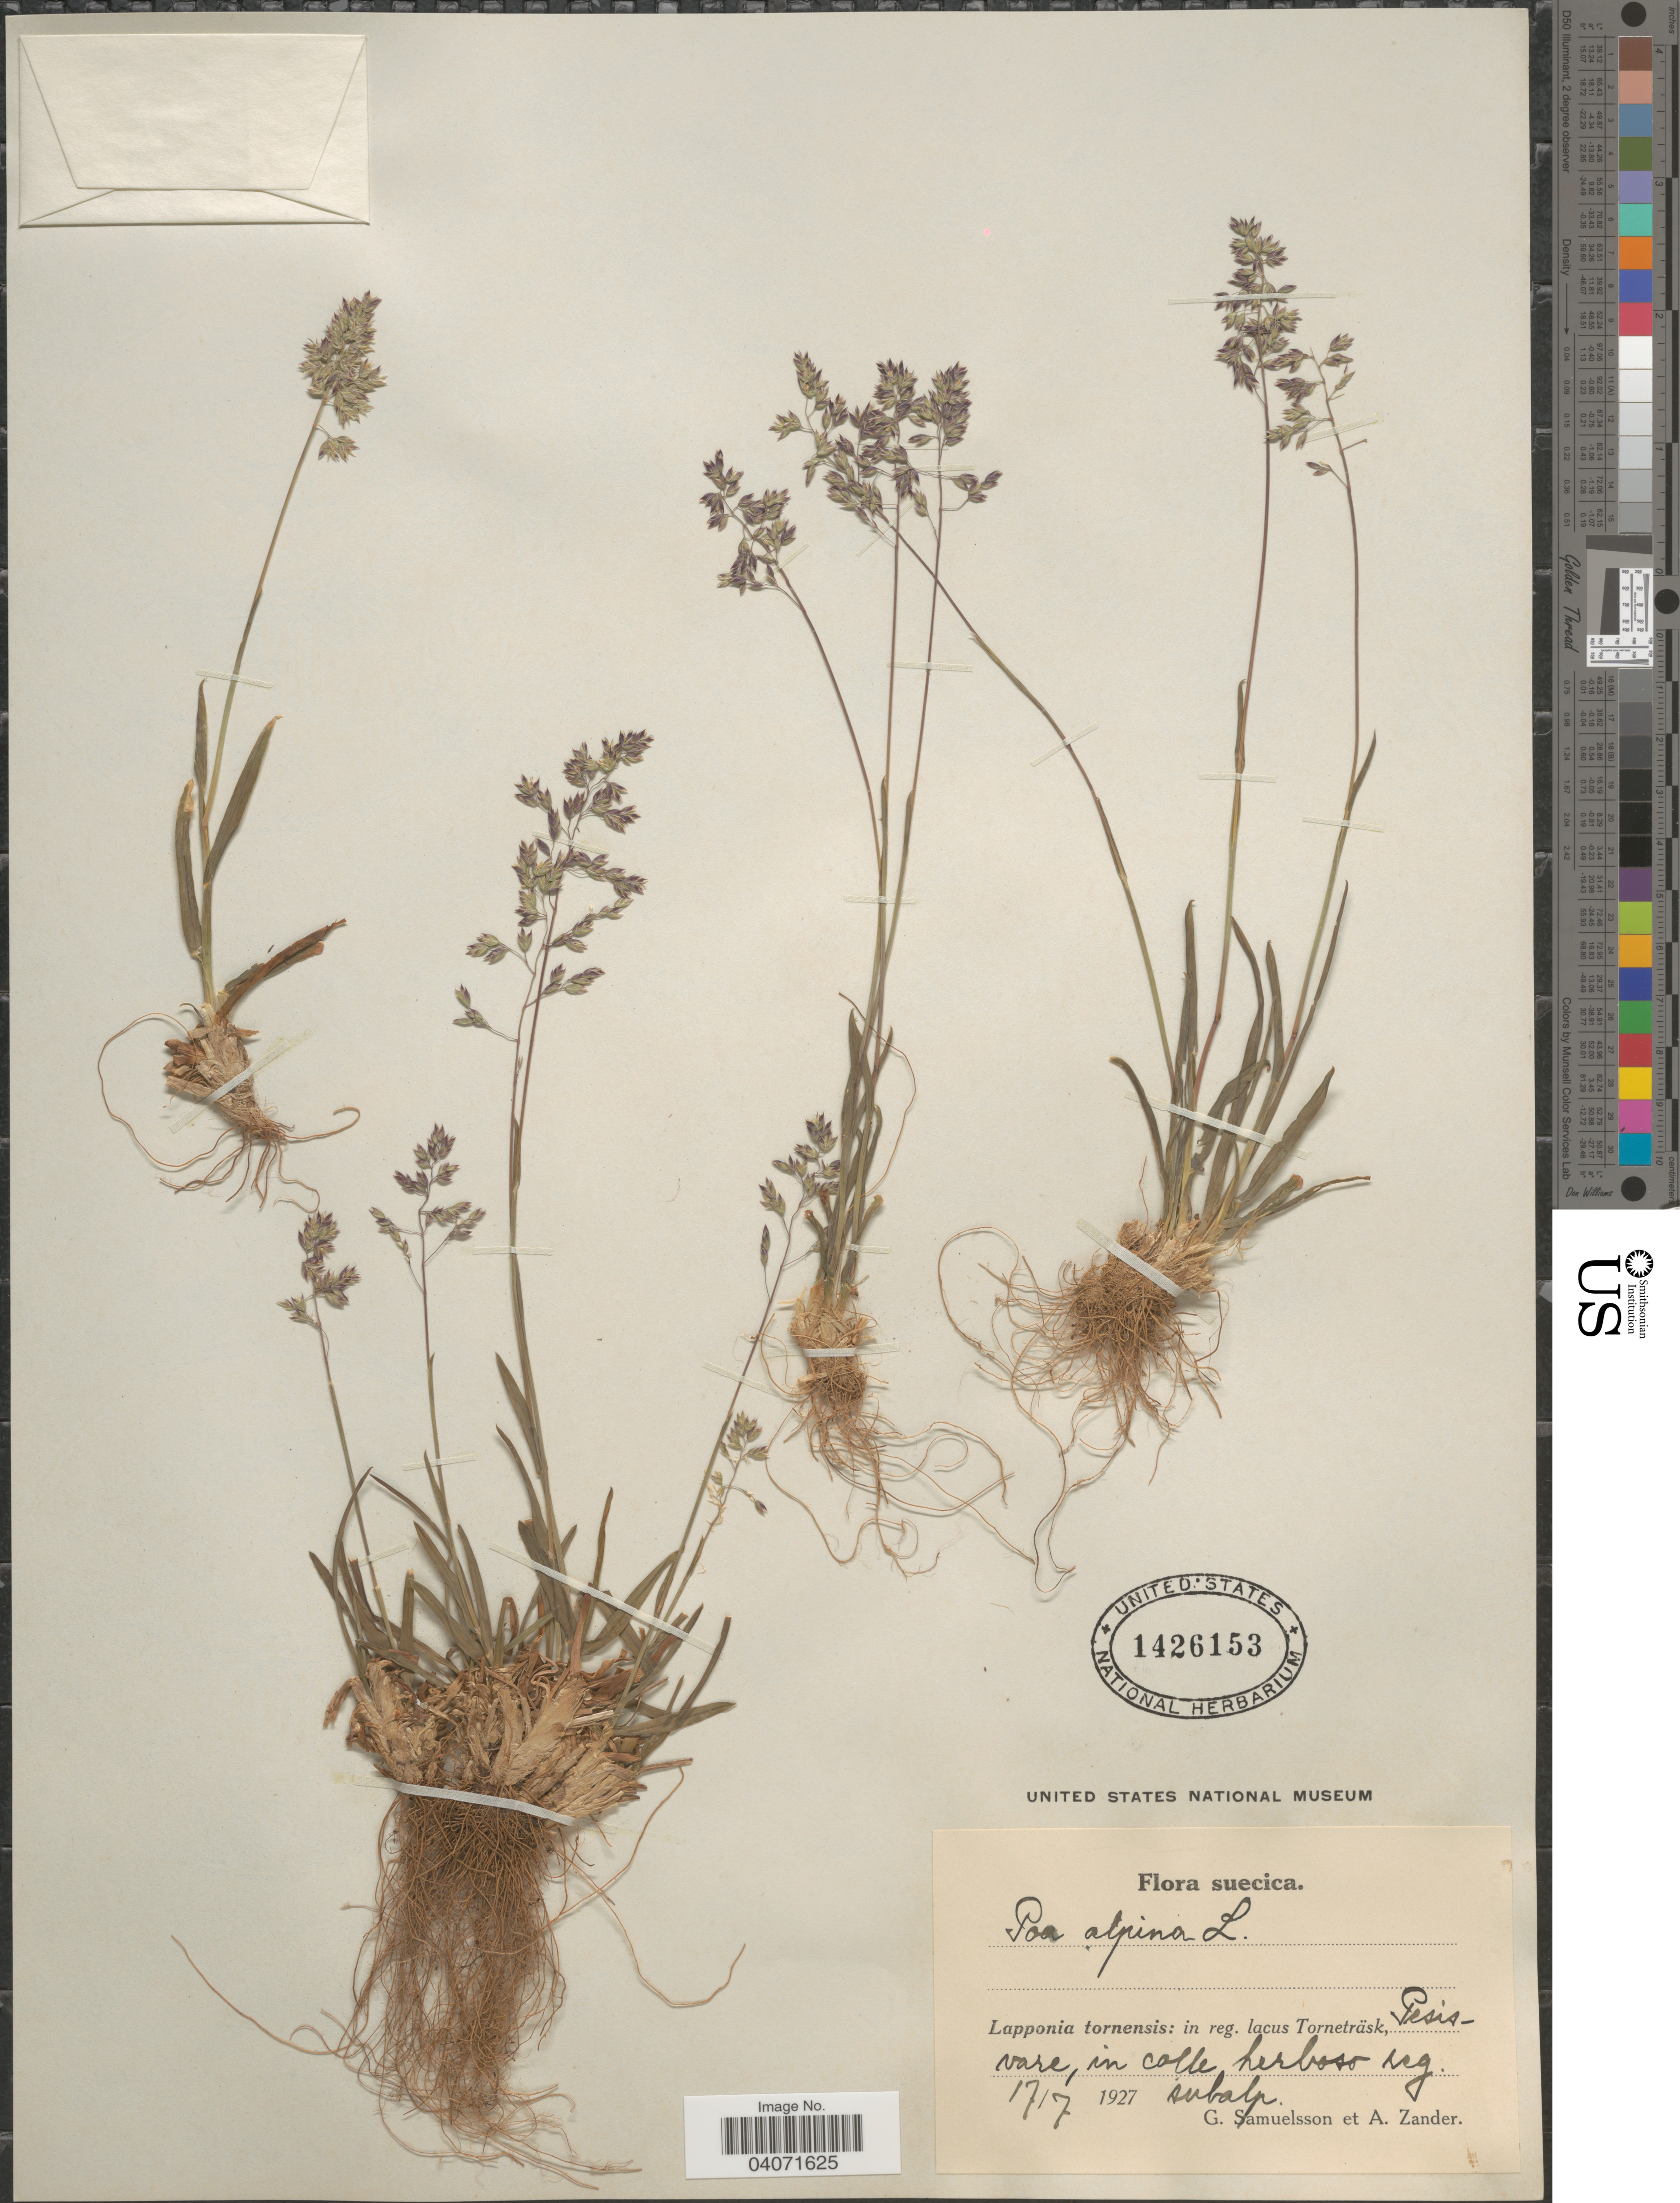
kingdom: Plantae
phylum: Tracheophyta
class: Liliopsida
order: Poales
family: Poaceae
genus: Poa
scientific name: Poa alpina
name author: L.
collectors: G. Samuelsson & A. Zander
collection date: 1927-07-17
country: Sweden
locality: Suecica. Lapponia tornensis: in reg. lacus Torneträsk, Pesisvare, in colle herboso reg. subalp.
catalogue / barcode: US 1426153